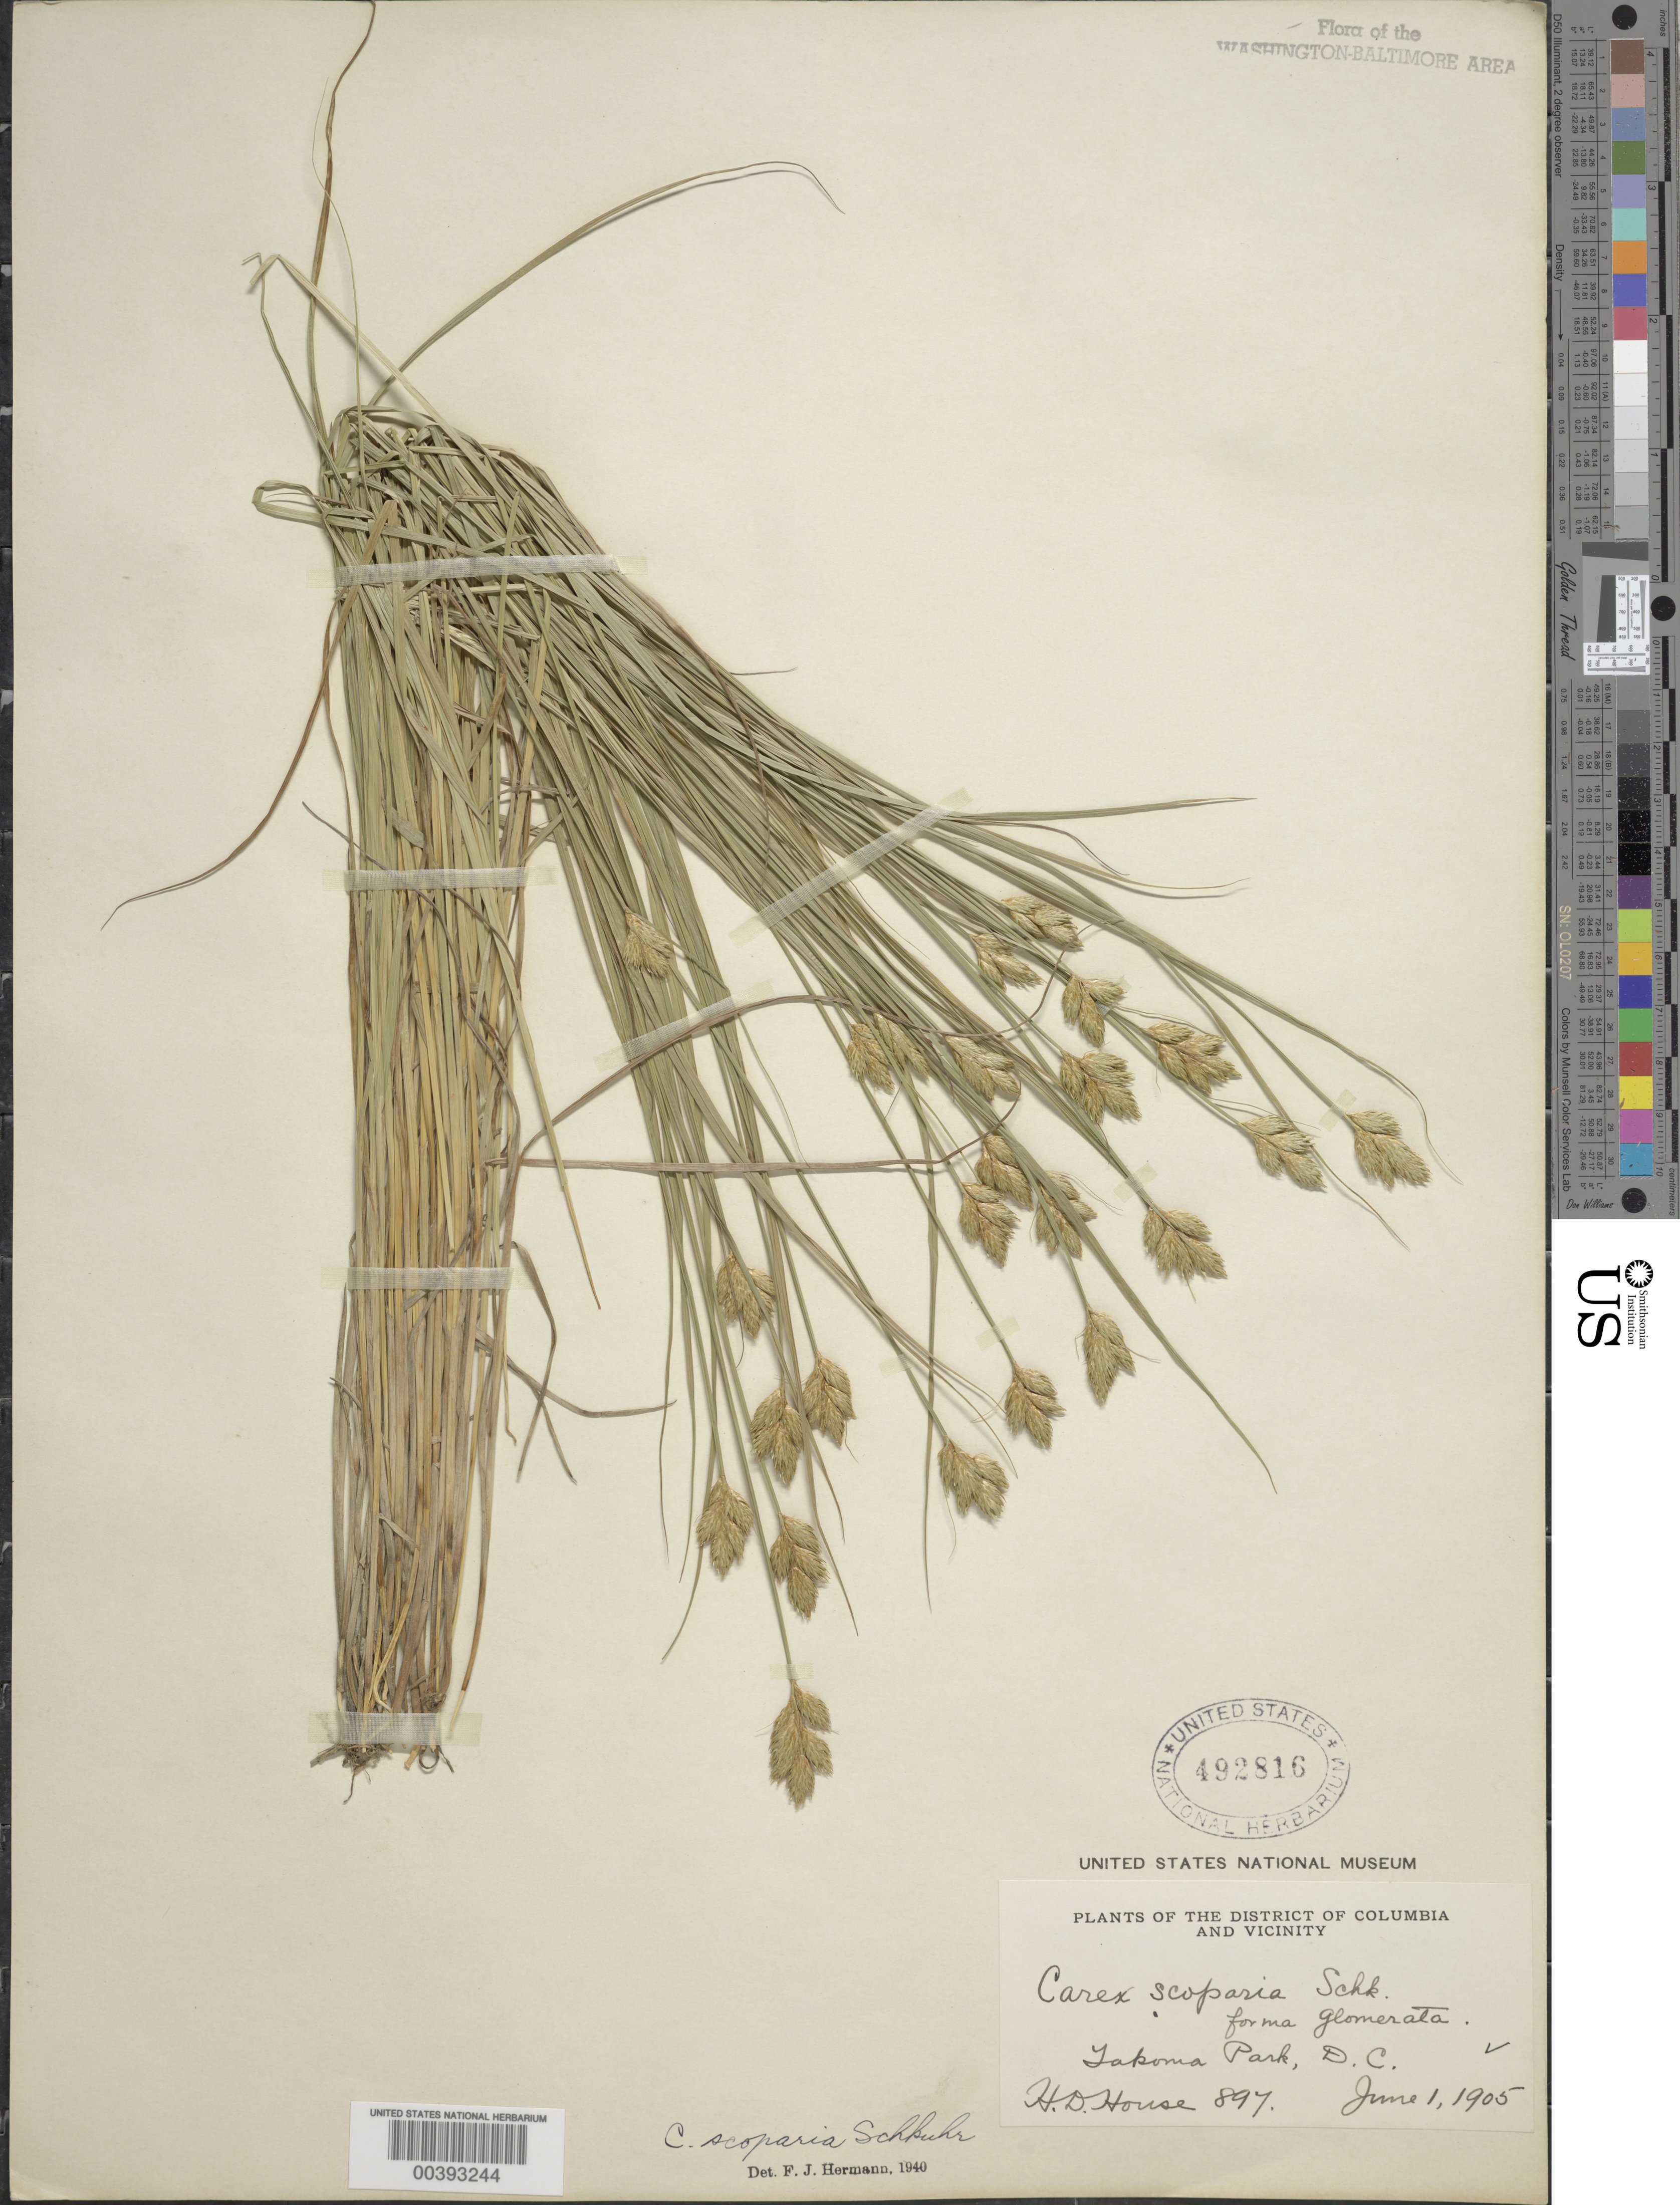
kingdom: Plantae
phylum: Tracheophyta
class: Liliopsida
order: Poales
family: Cyperaceae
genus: Carex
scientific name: Carex scoparia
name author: Schkuhr ex Willd.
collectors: H. D. House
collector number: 897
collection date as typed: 01 Jun 1905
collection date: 1905-06-01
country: United States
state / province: District of Columbia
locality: Takoma Park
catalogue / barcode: US 492816